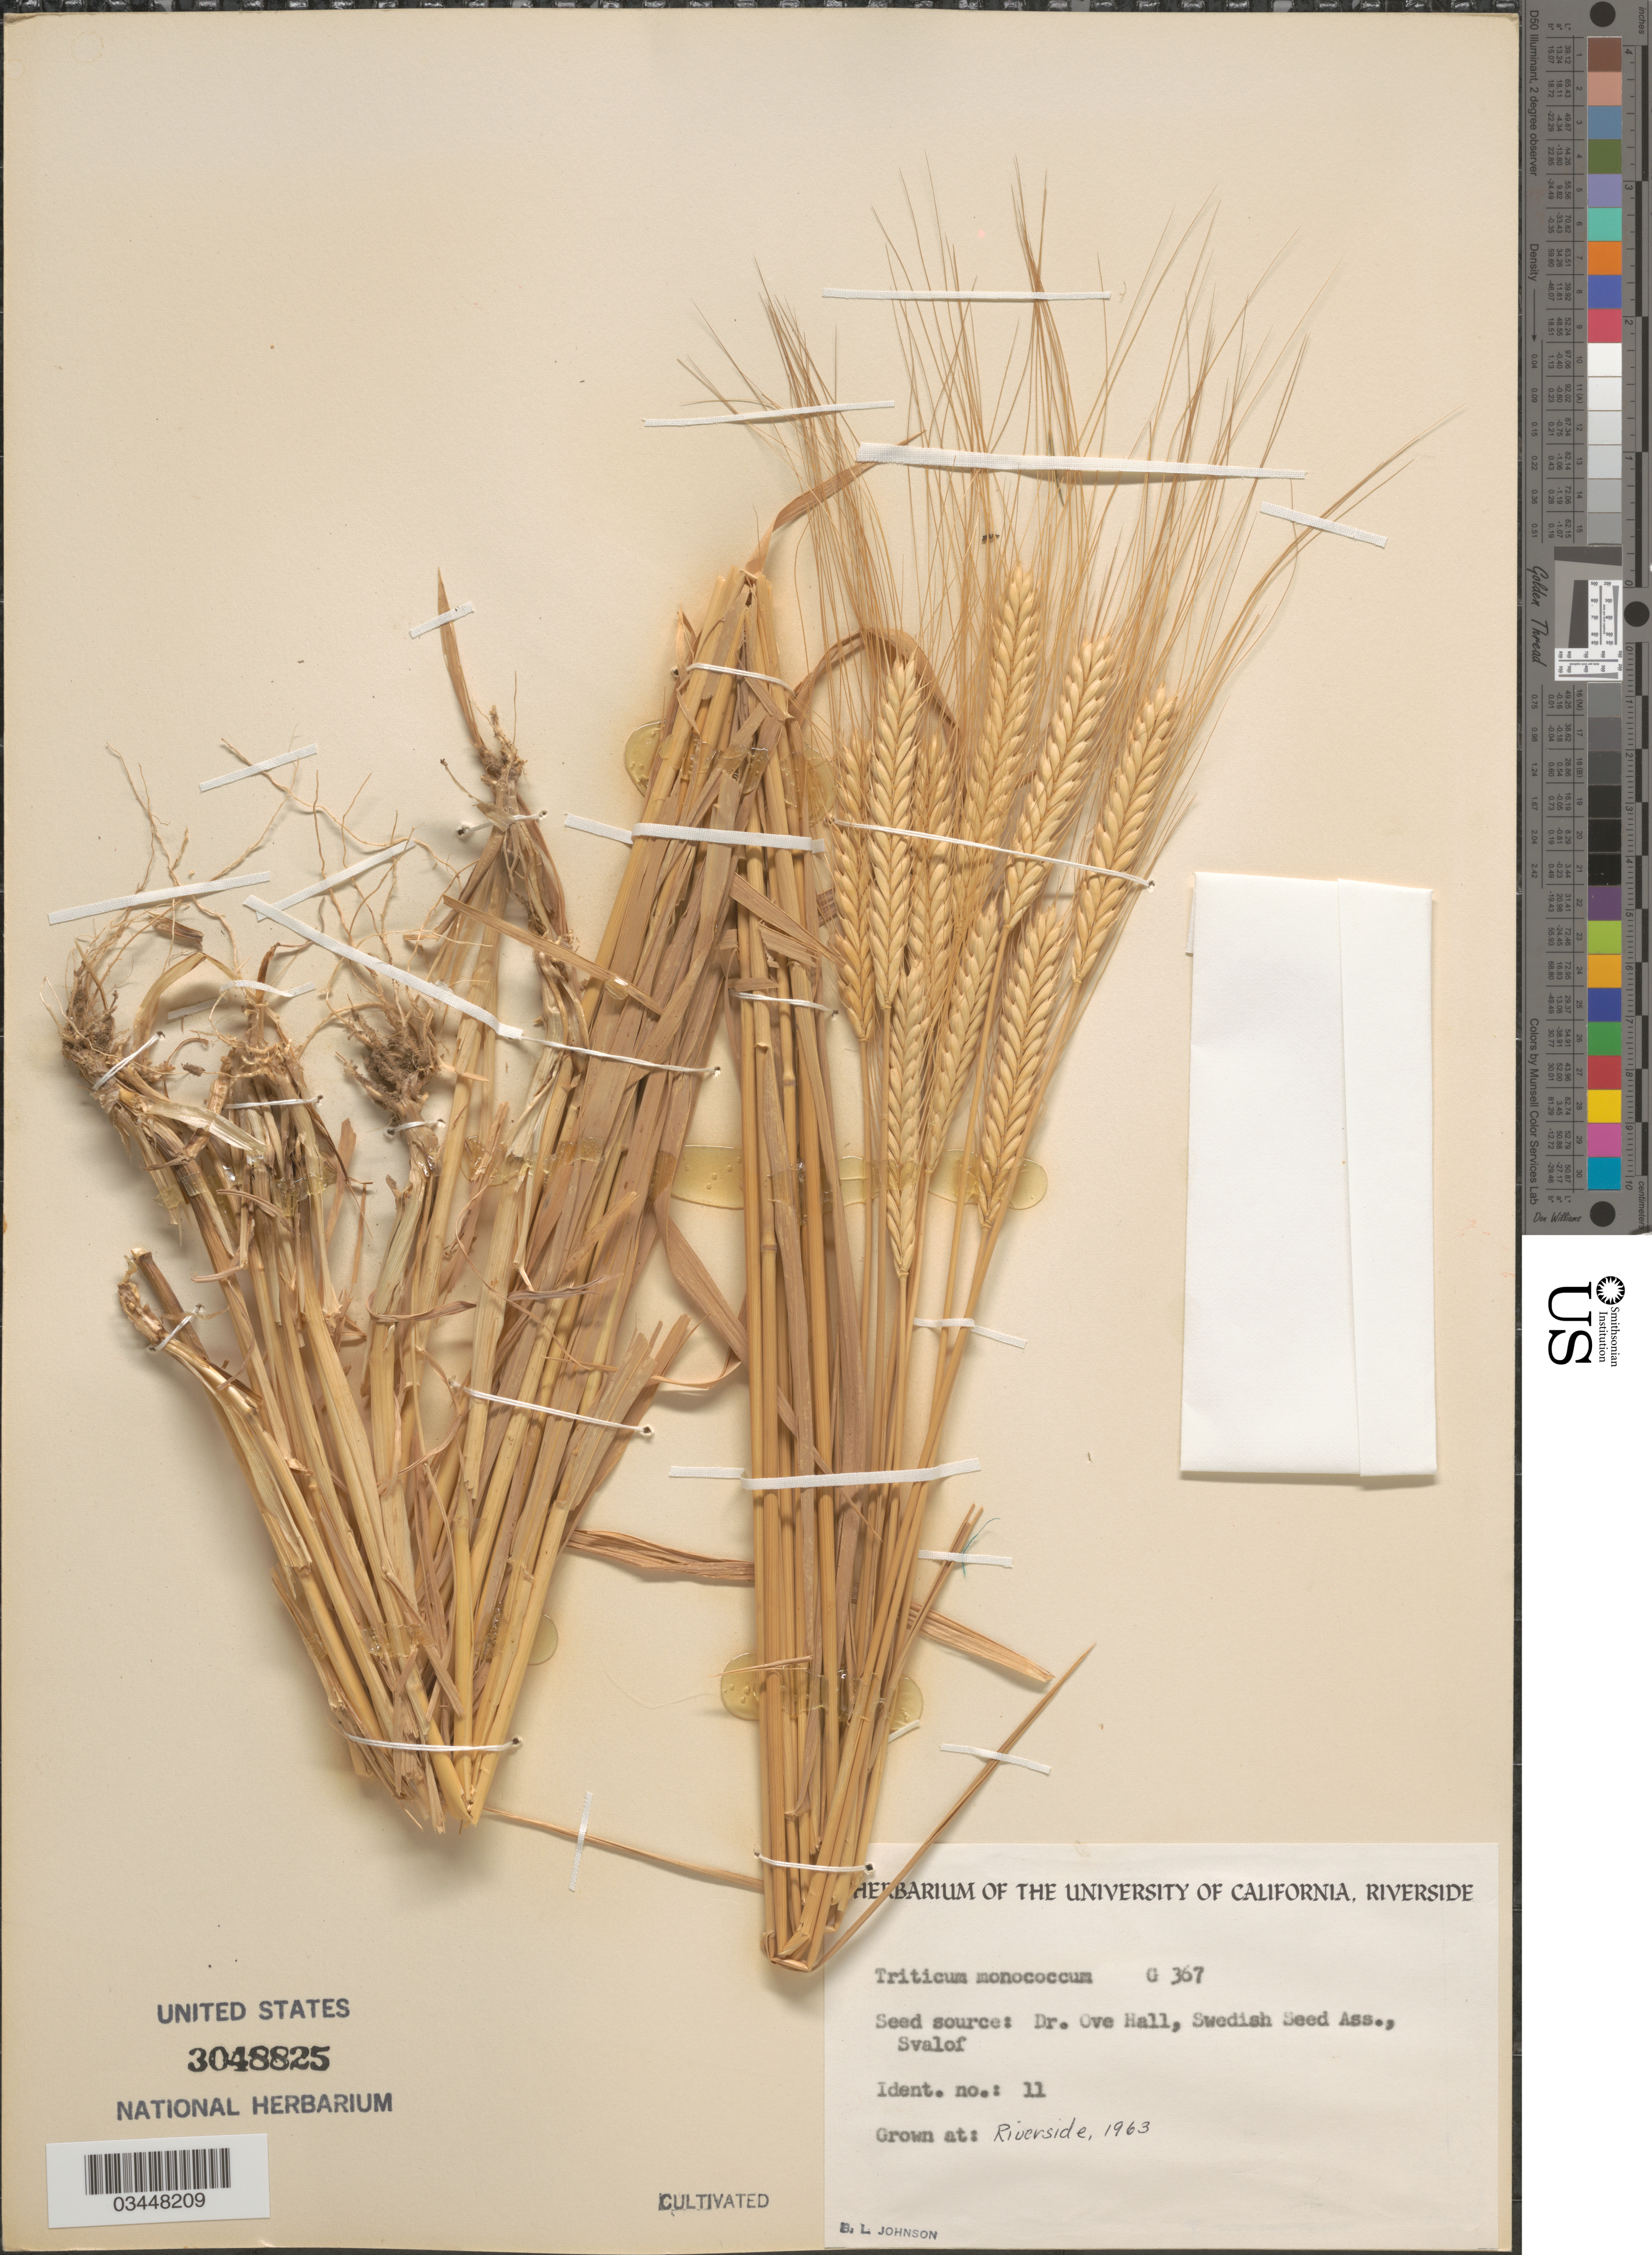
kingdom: Plantae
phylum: Tracheophyta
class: Liliopsida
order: Poales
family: Poaceae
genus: Triticum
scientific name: Triticum monococcum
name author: L.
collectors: B. Johnson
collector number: G367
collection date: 1963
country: United States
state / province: California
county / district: Riverside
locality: Riverside.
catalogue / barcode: US 3048825